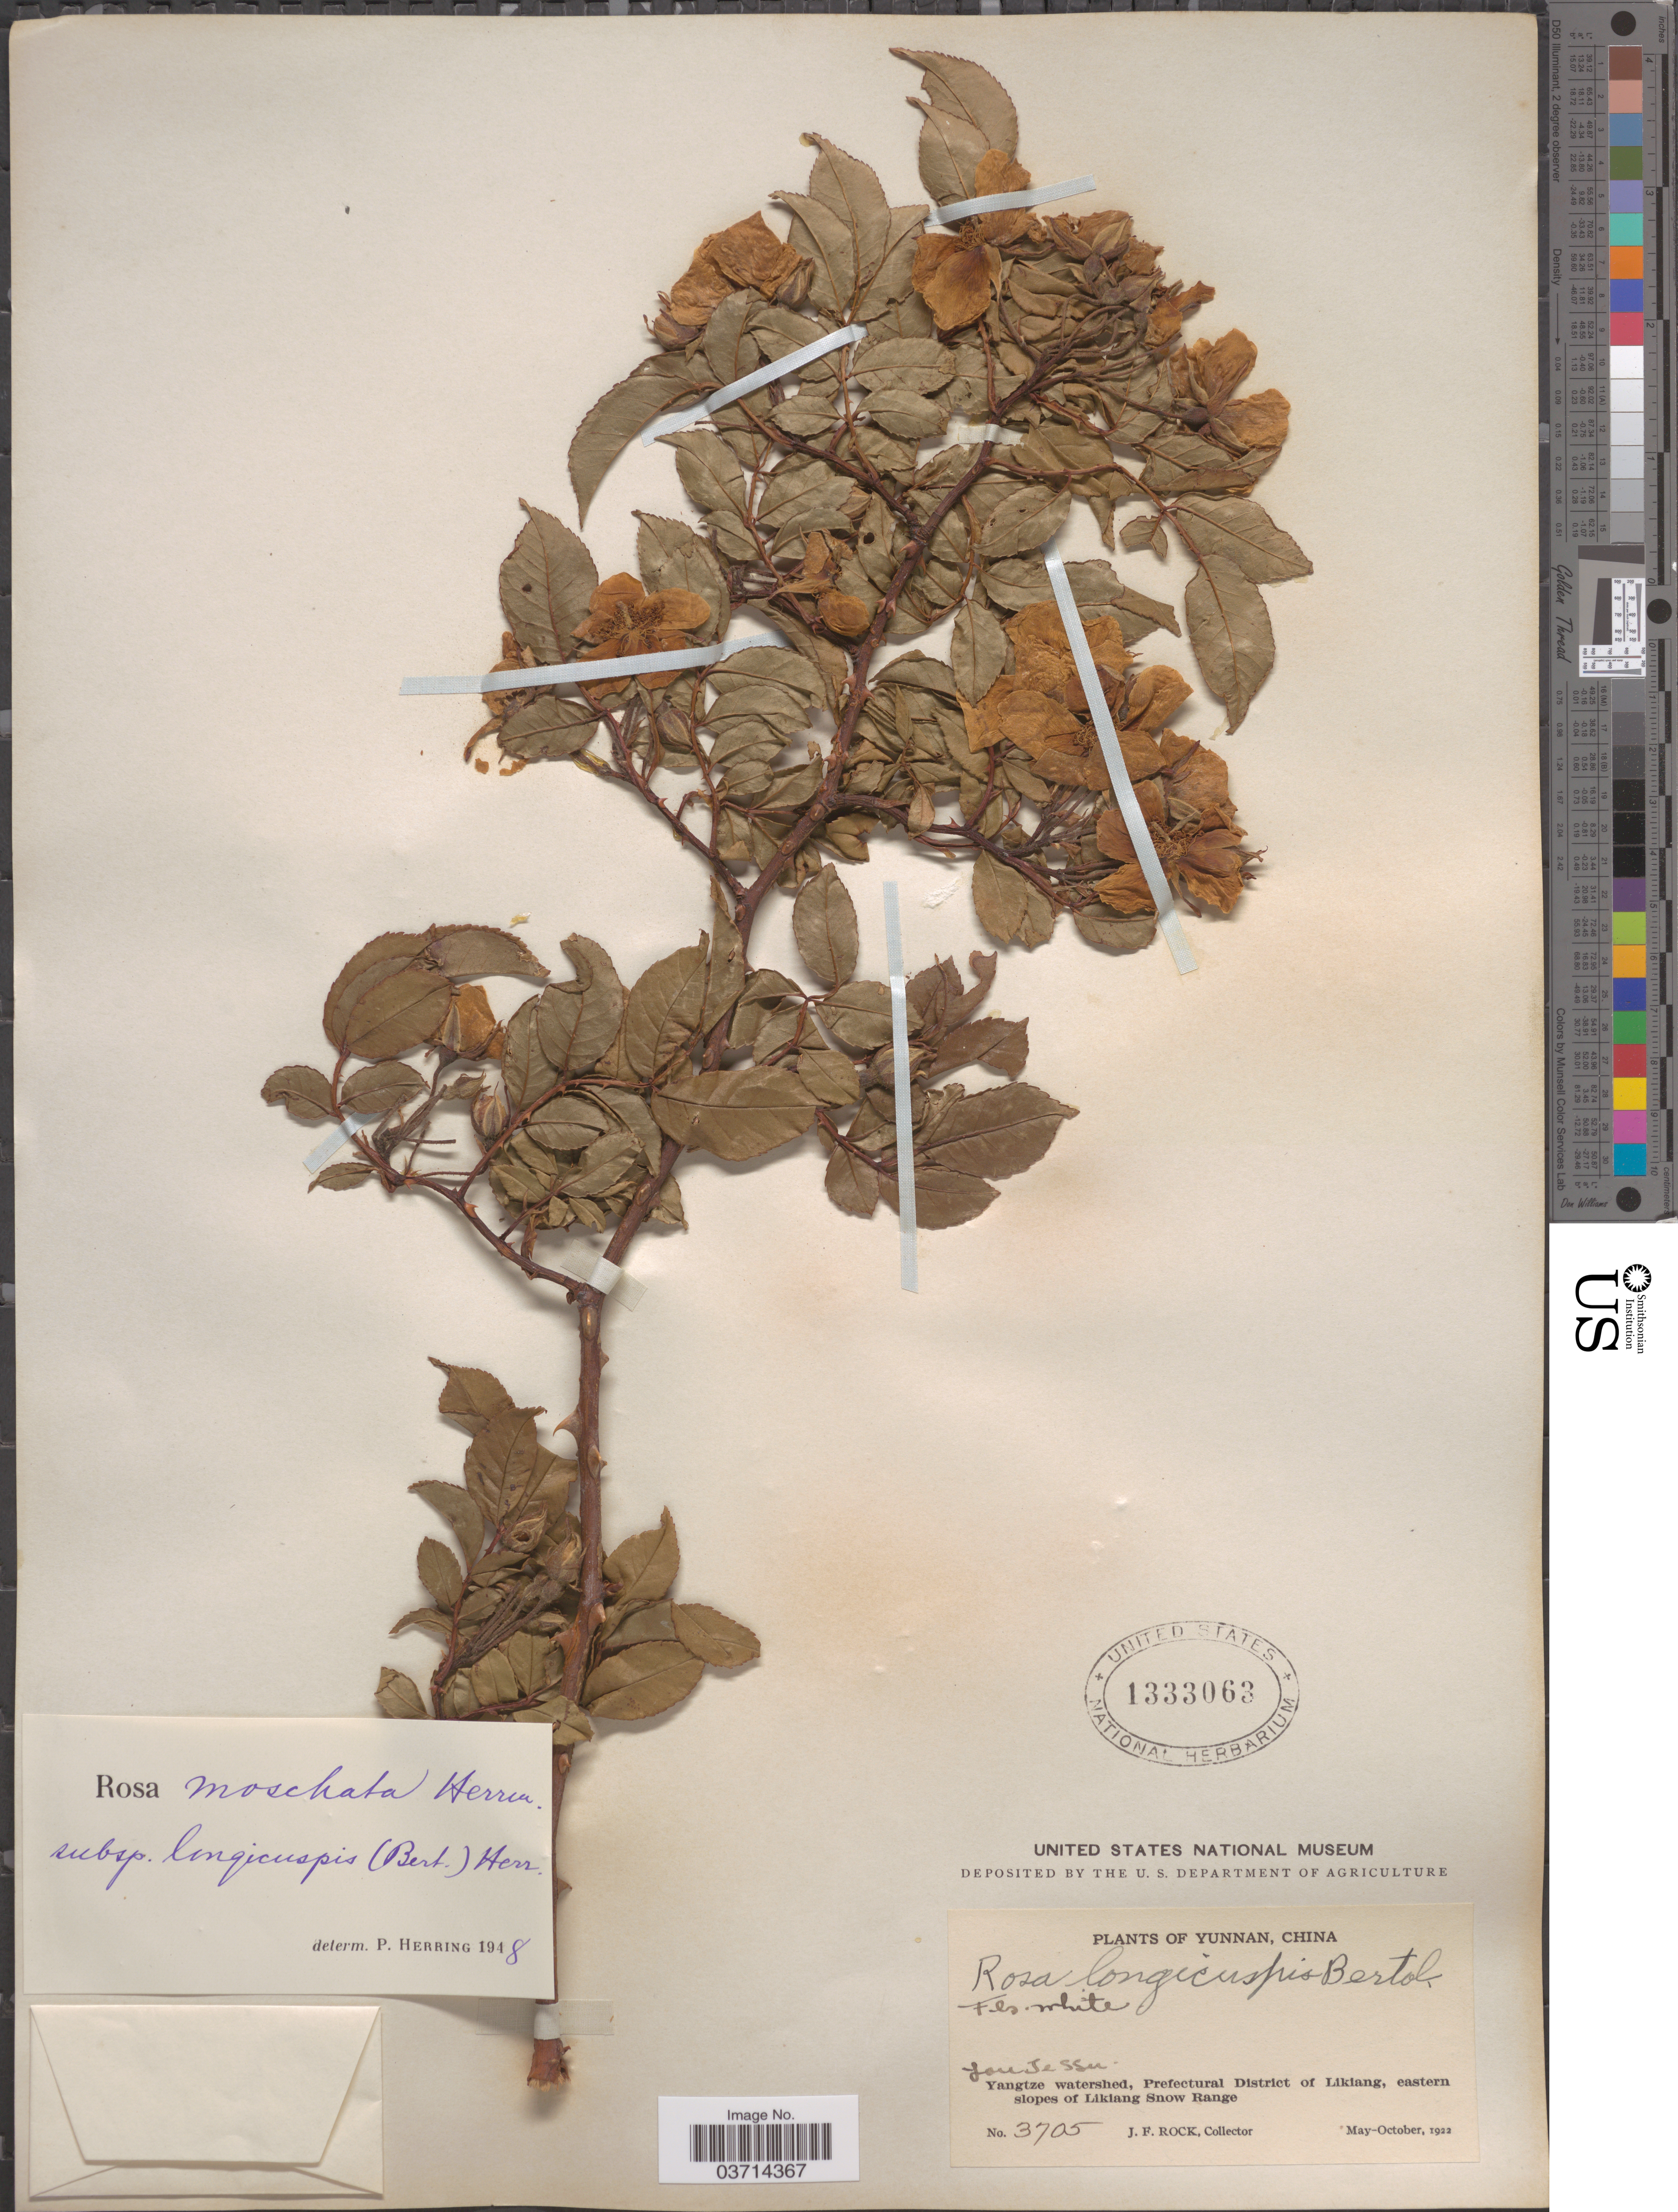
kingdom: Plantae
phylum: Tracheophyta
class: Magnoliopsida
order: Rosales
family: Rosaceae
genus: Rosa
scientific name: Rosa moschata subsp. longicuspis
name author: (Bertol.) Cardot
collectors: J. Rock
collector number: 3705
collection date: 1922-05/1922-10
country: China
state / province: Yunnan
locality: Santessu [interpreted]. Yangtze watershed, Prefectural District of Likiang, eastern slopes of Likiang Snow Range.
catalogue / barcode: US 1333063